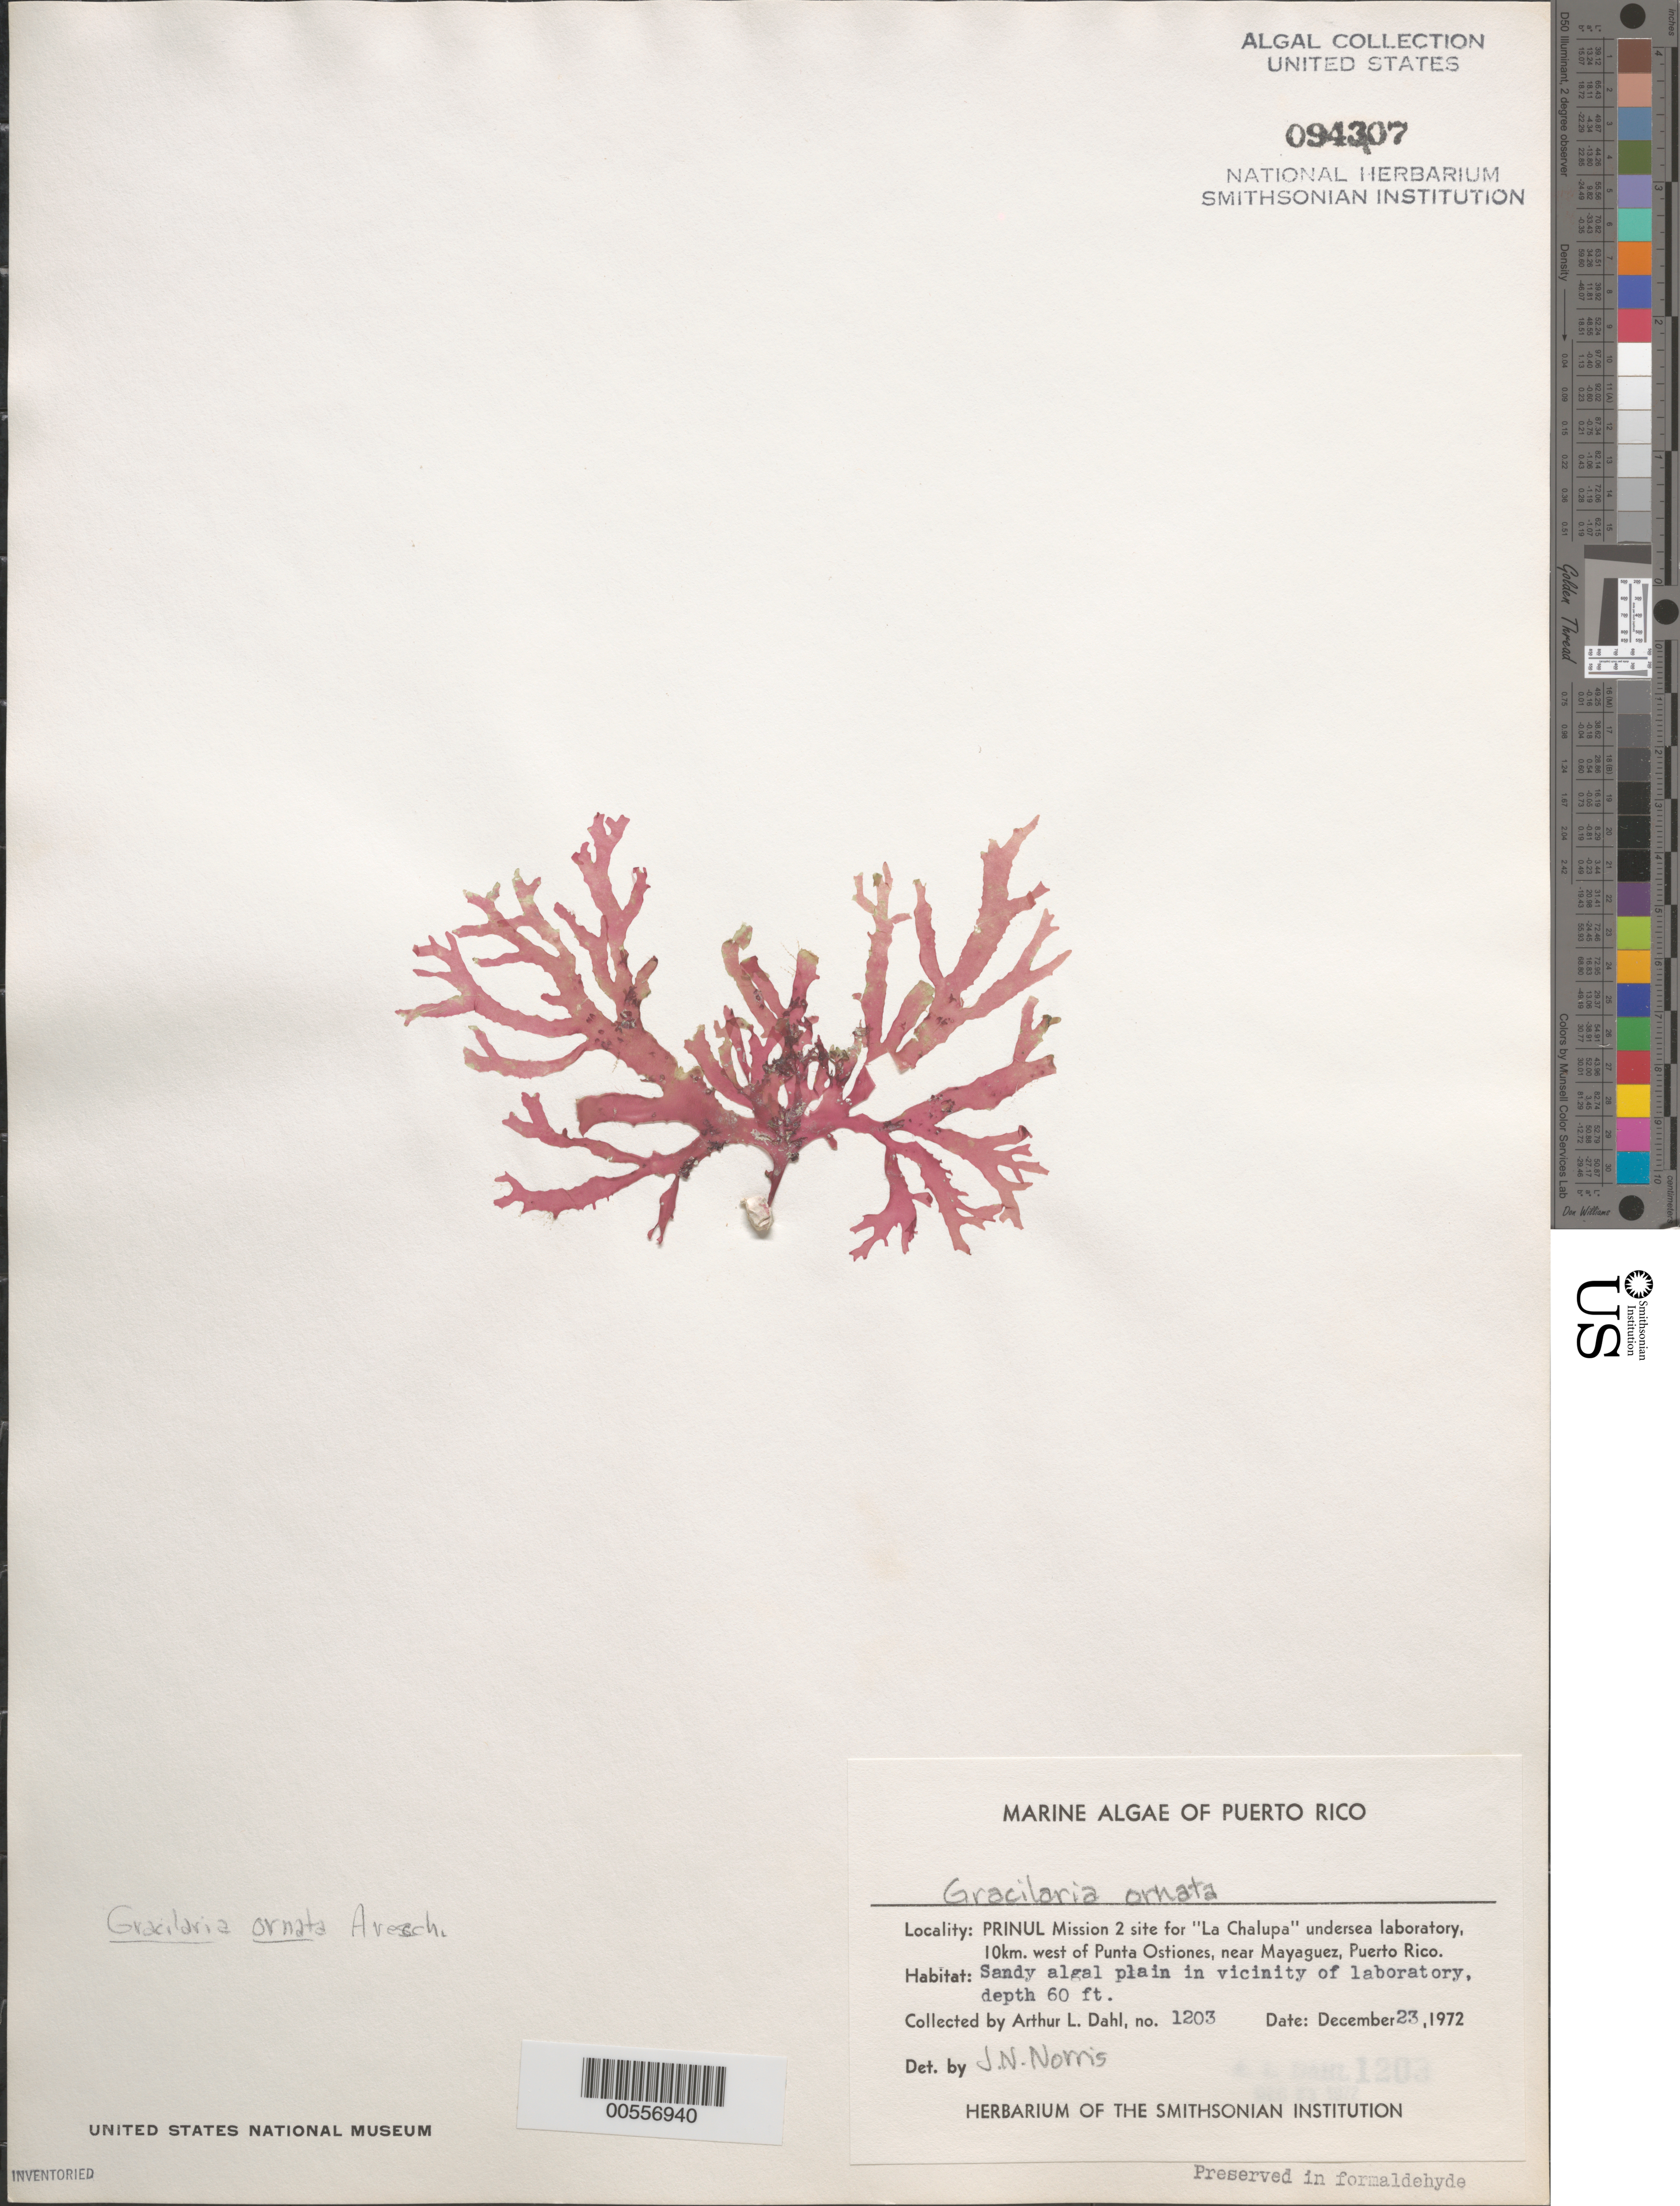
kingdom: Plantae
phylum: Rhodophyta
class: Florideophyceae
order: Gracilariales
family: Gracilariaceae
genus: Gracilaria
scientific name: Gracilaria ornata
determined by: Norris, James N.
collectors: A. Dahl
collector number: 1203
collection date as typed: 23 Dec 1972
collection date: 1972-12-23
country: Puerto Rico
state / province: Mayaguez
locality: La chalupa undersea laboratory, 10 km west of punta ostiones, near mayaguez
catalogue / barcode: US 94307